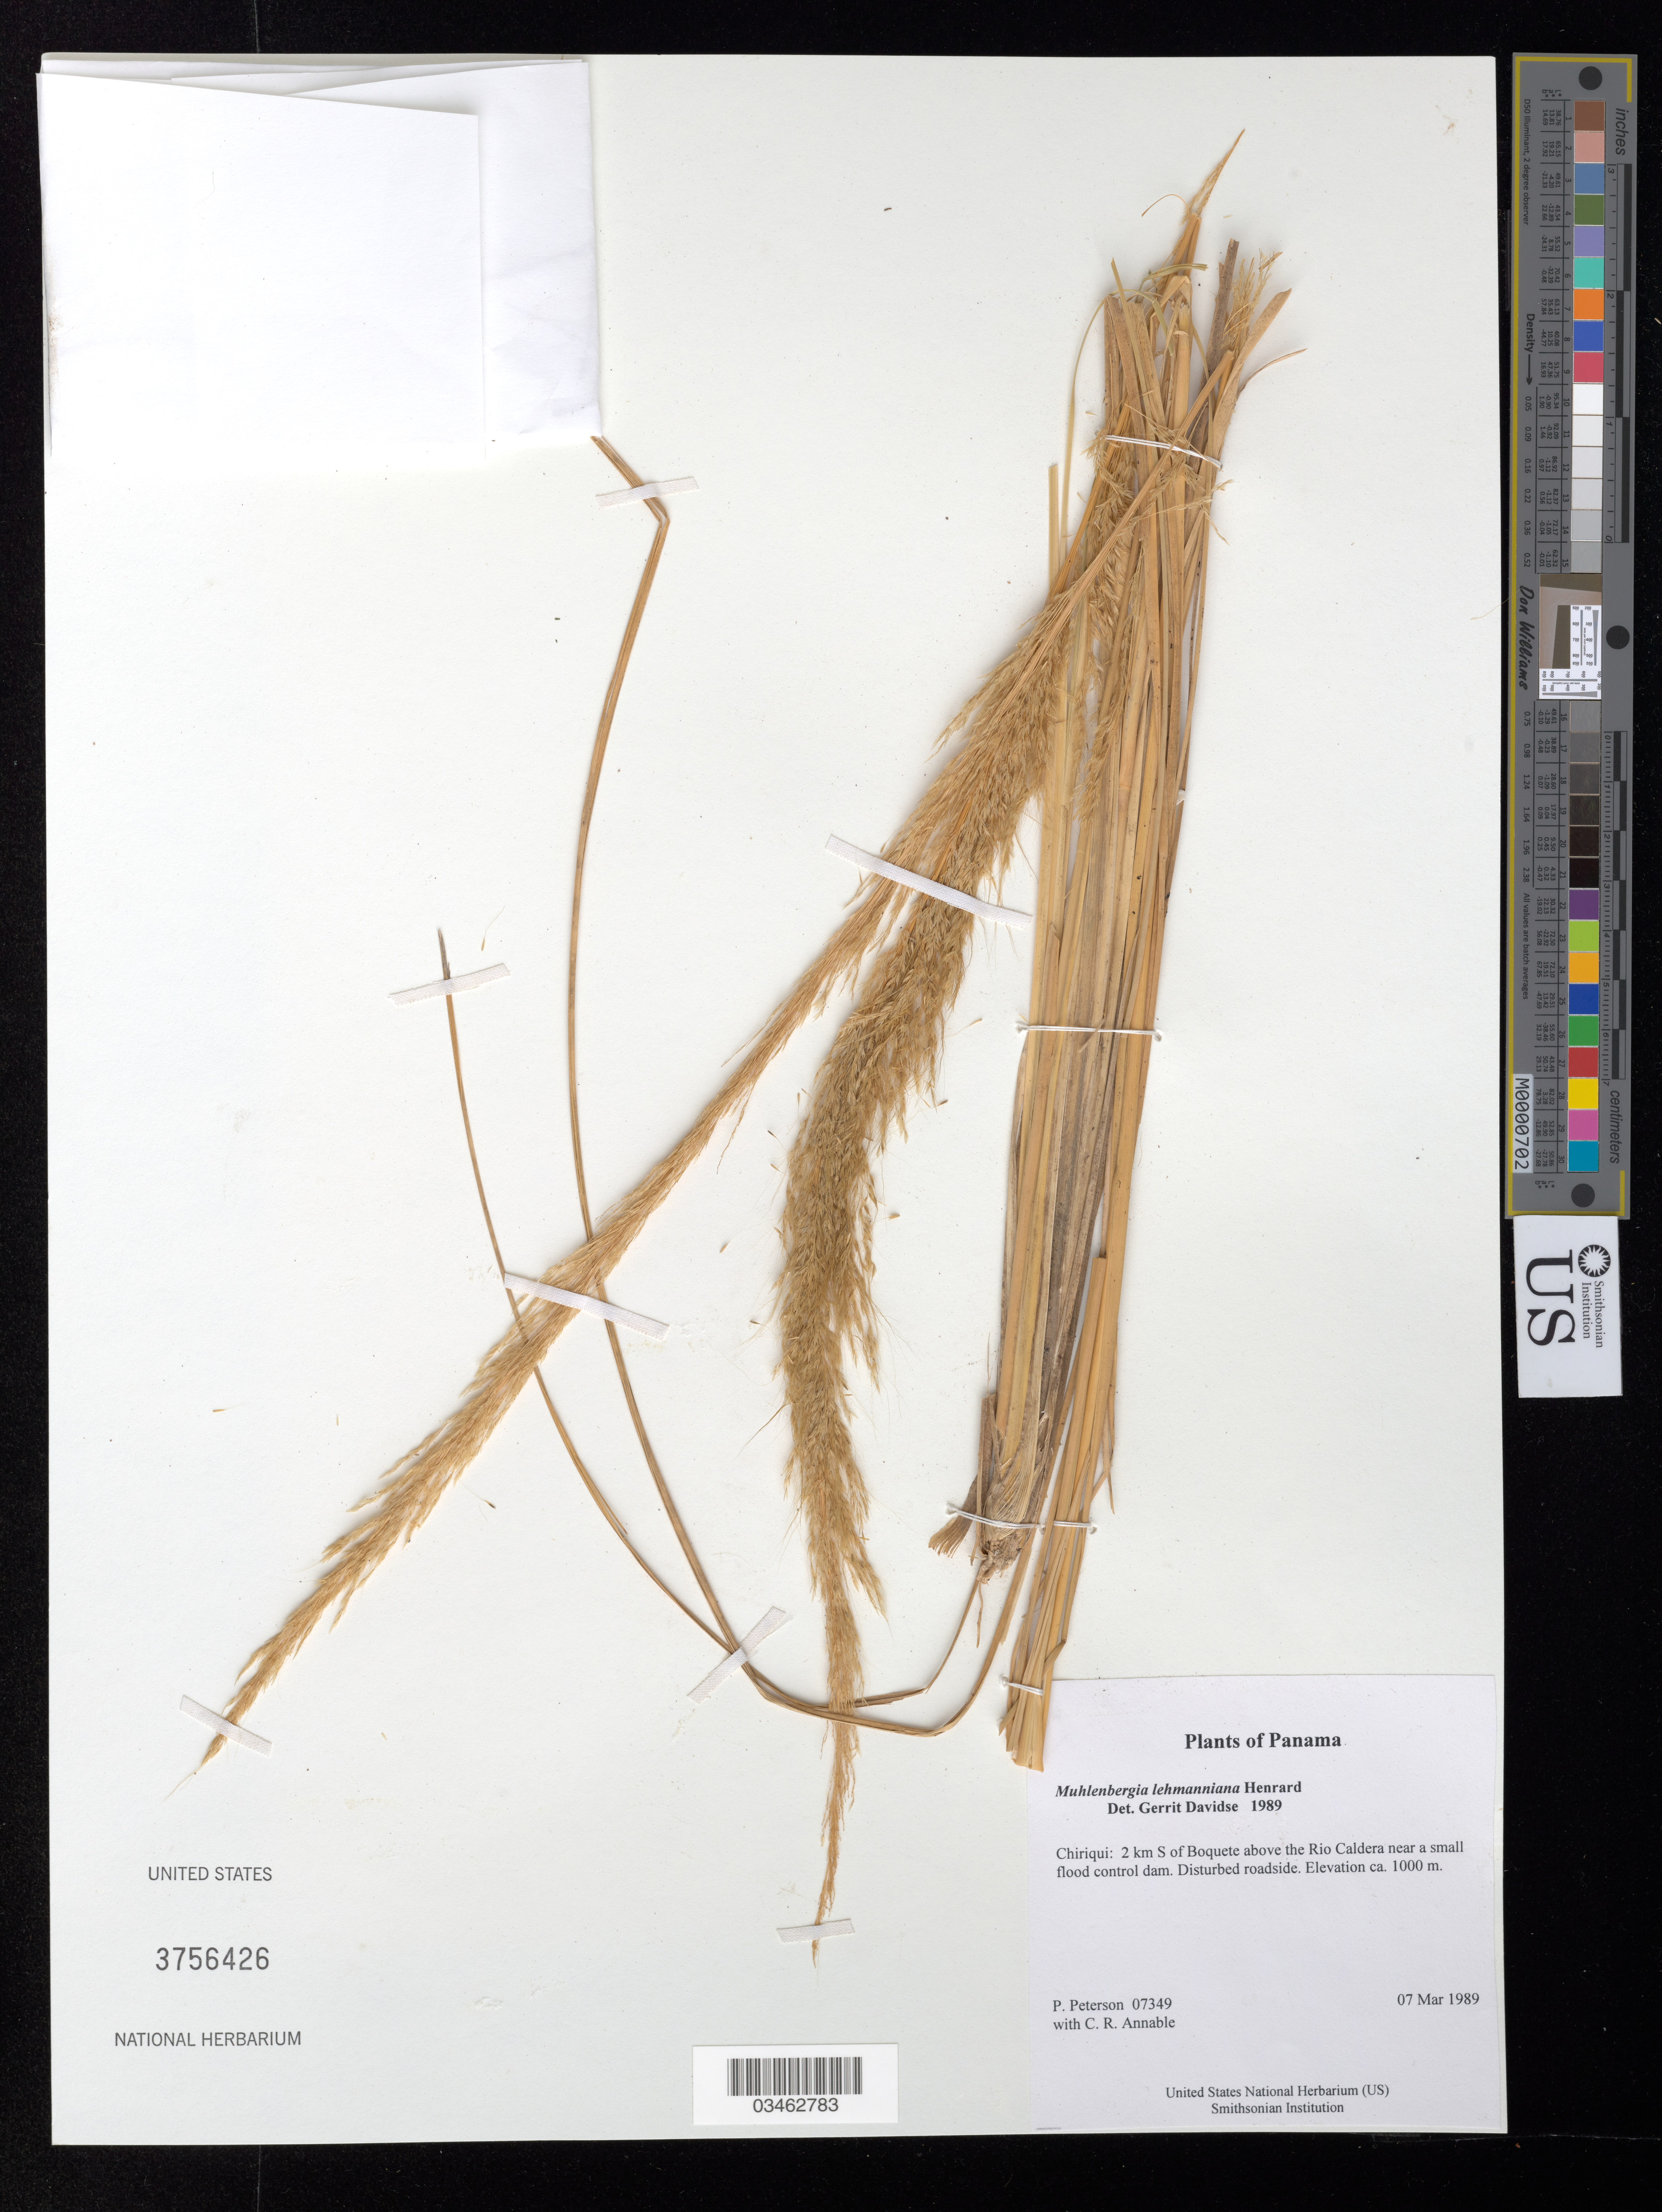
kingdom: Plantae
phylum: Tracheophyta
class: Liliopsida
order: Poales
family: Poaceae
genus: Muhlenbergia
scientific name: Muhlenbergia lehmanniana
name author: Henr.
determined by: Davidse, Gerrit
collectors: P. M. Peterson & C. R. Annable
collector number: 07349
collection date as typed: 07 Mar 1989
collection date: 1989-03-07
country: Panama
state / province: Chiriqui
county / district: Boquete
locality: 2 km S of Boquete above the Rio Caldera near a small flood control dam.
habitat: near a small flood control dam. Disturbed roadside.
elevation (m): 1000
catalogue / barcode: US 3756426